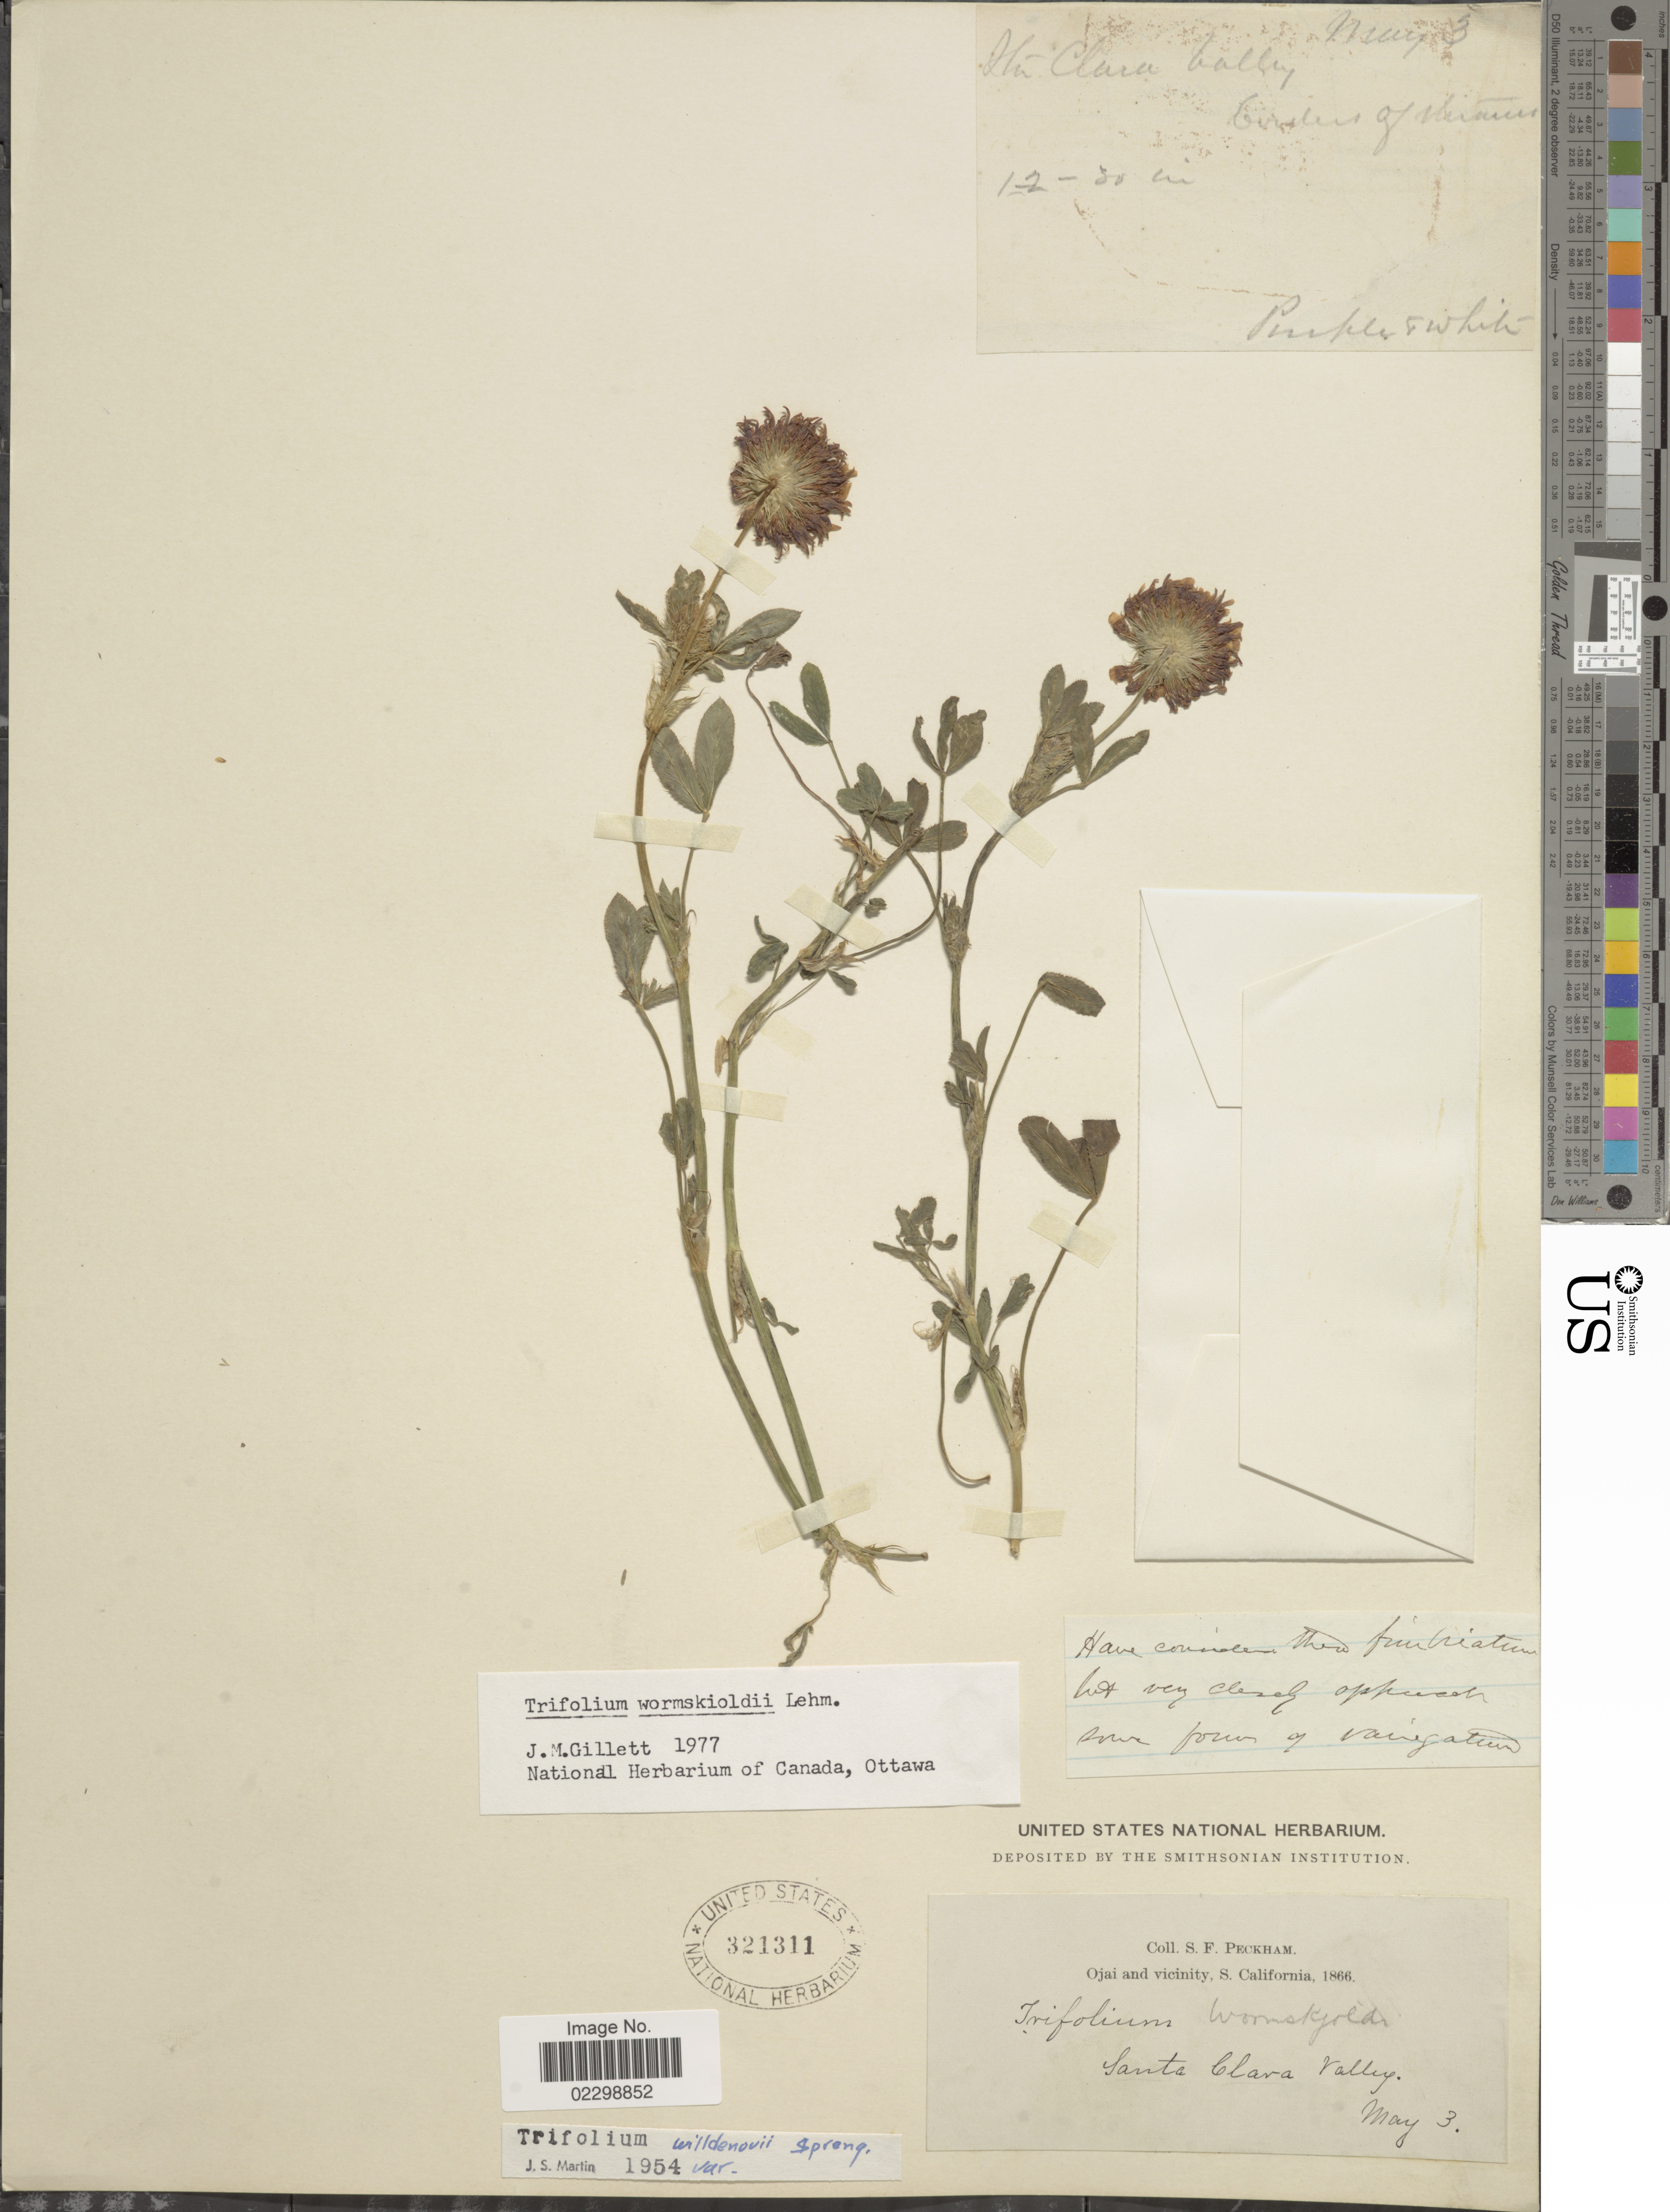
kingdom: Plantae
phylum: Tracheophyta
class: Magnoliopsida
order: Fabales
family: Fabaceae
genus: Trifolium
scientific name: Trifolium wormskioldii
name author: Lehm.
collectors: S. Peckham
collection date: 1866-05-03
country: United States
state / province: California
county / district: Ventura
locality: Ojai and vicinity, S. California, Santa Clara Valley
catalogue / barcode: US 321311